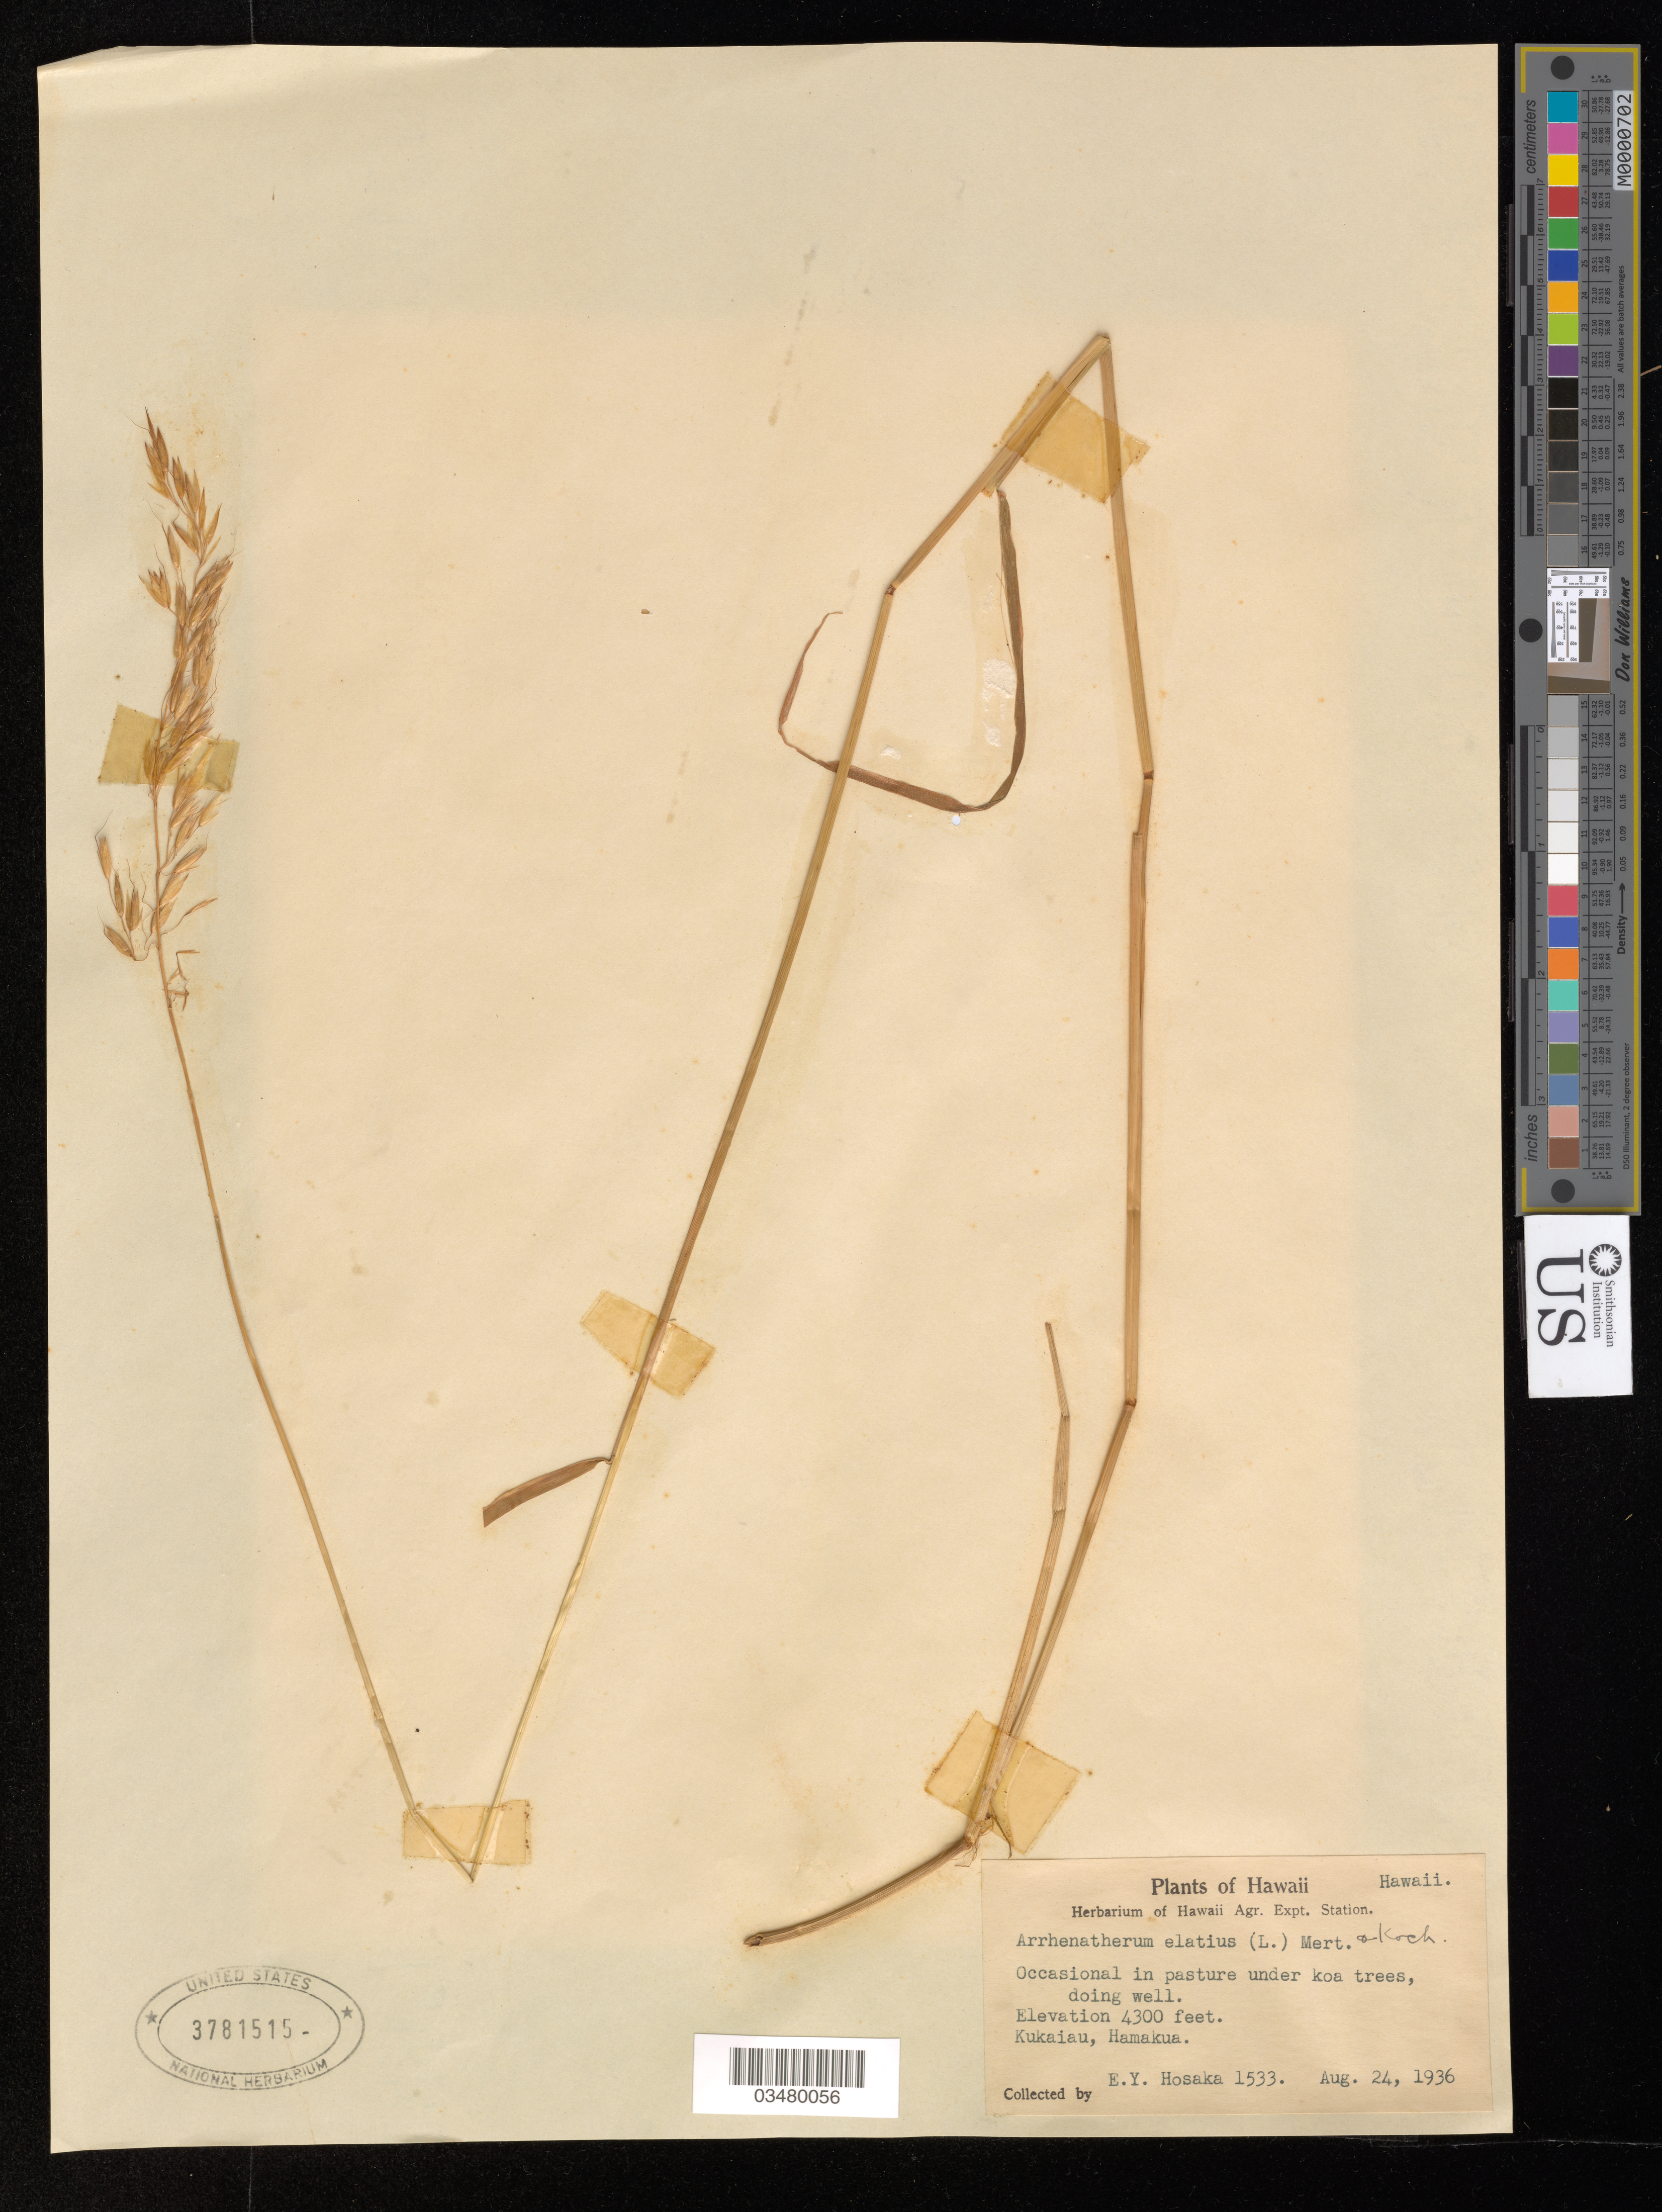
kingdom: Plantae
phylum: Tracheophyta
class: Liliopsida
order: Poales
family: Poaceae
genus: Arrhenatherum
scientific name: Arrhenatherum elatius subsp. elatius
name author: (L.) P. Beauv. ex J. Presl & C. Presl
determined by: Faccenda, K.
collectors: E. Y. Hosaka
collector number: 1533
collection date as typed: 24 Aug 1936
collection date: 1936-08-24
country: United States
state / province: Hawaii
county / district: Hawaii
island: Hawaii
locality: Hamakua, Kukaiau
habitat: Pasture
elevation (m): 1311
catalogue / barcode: US 3781515